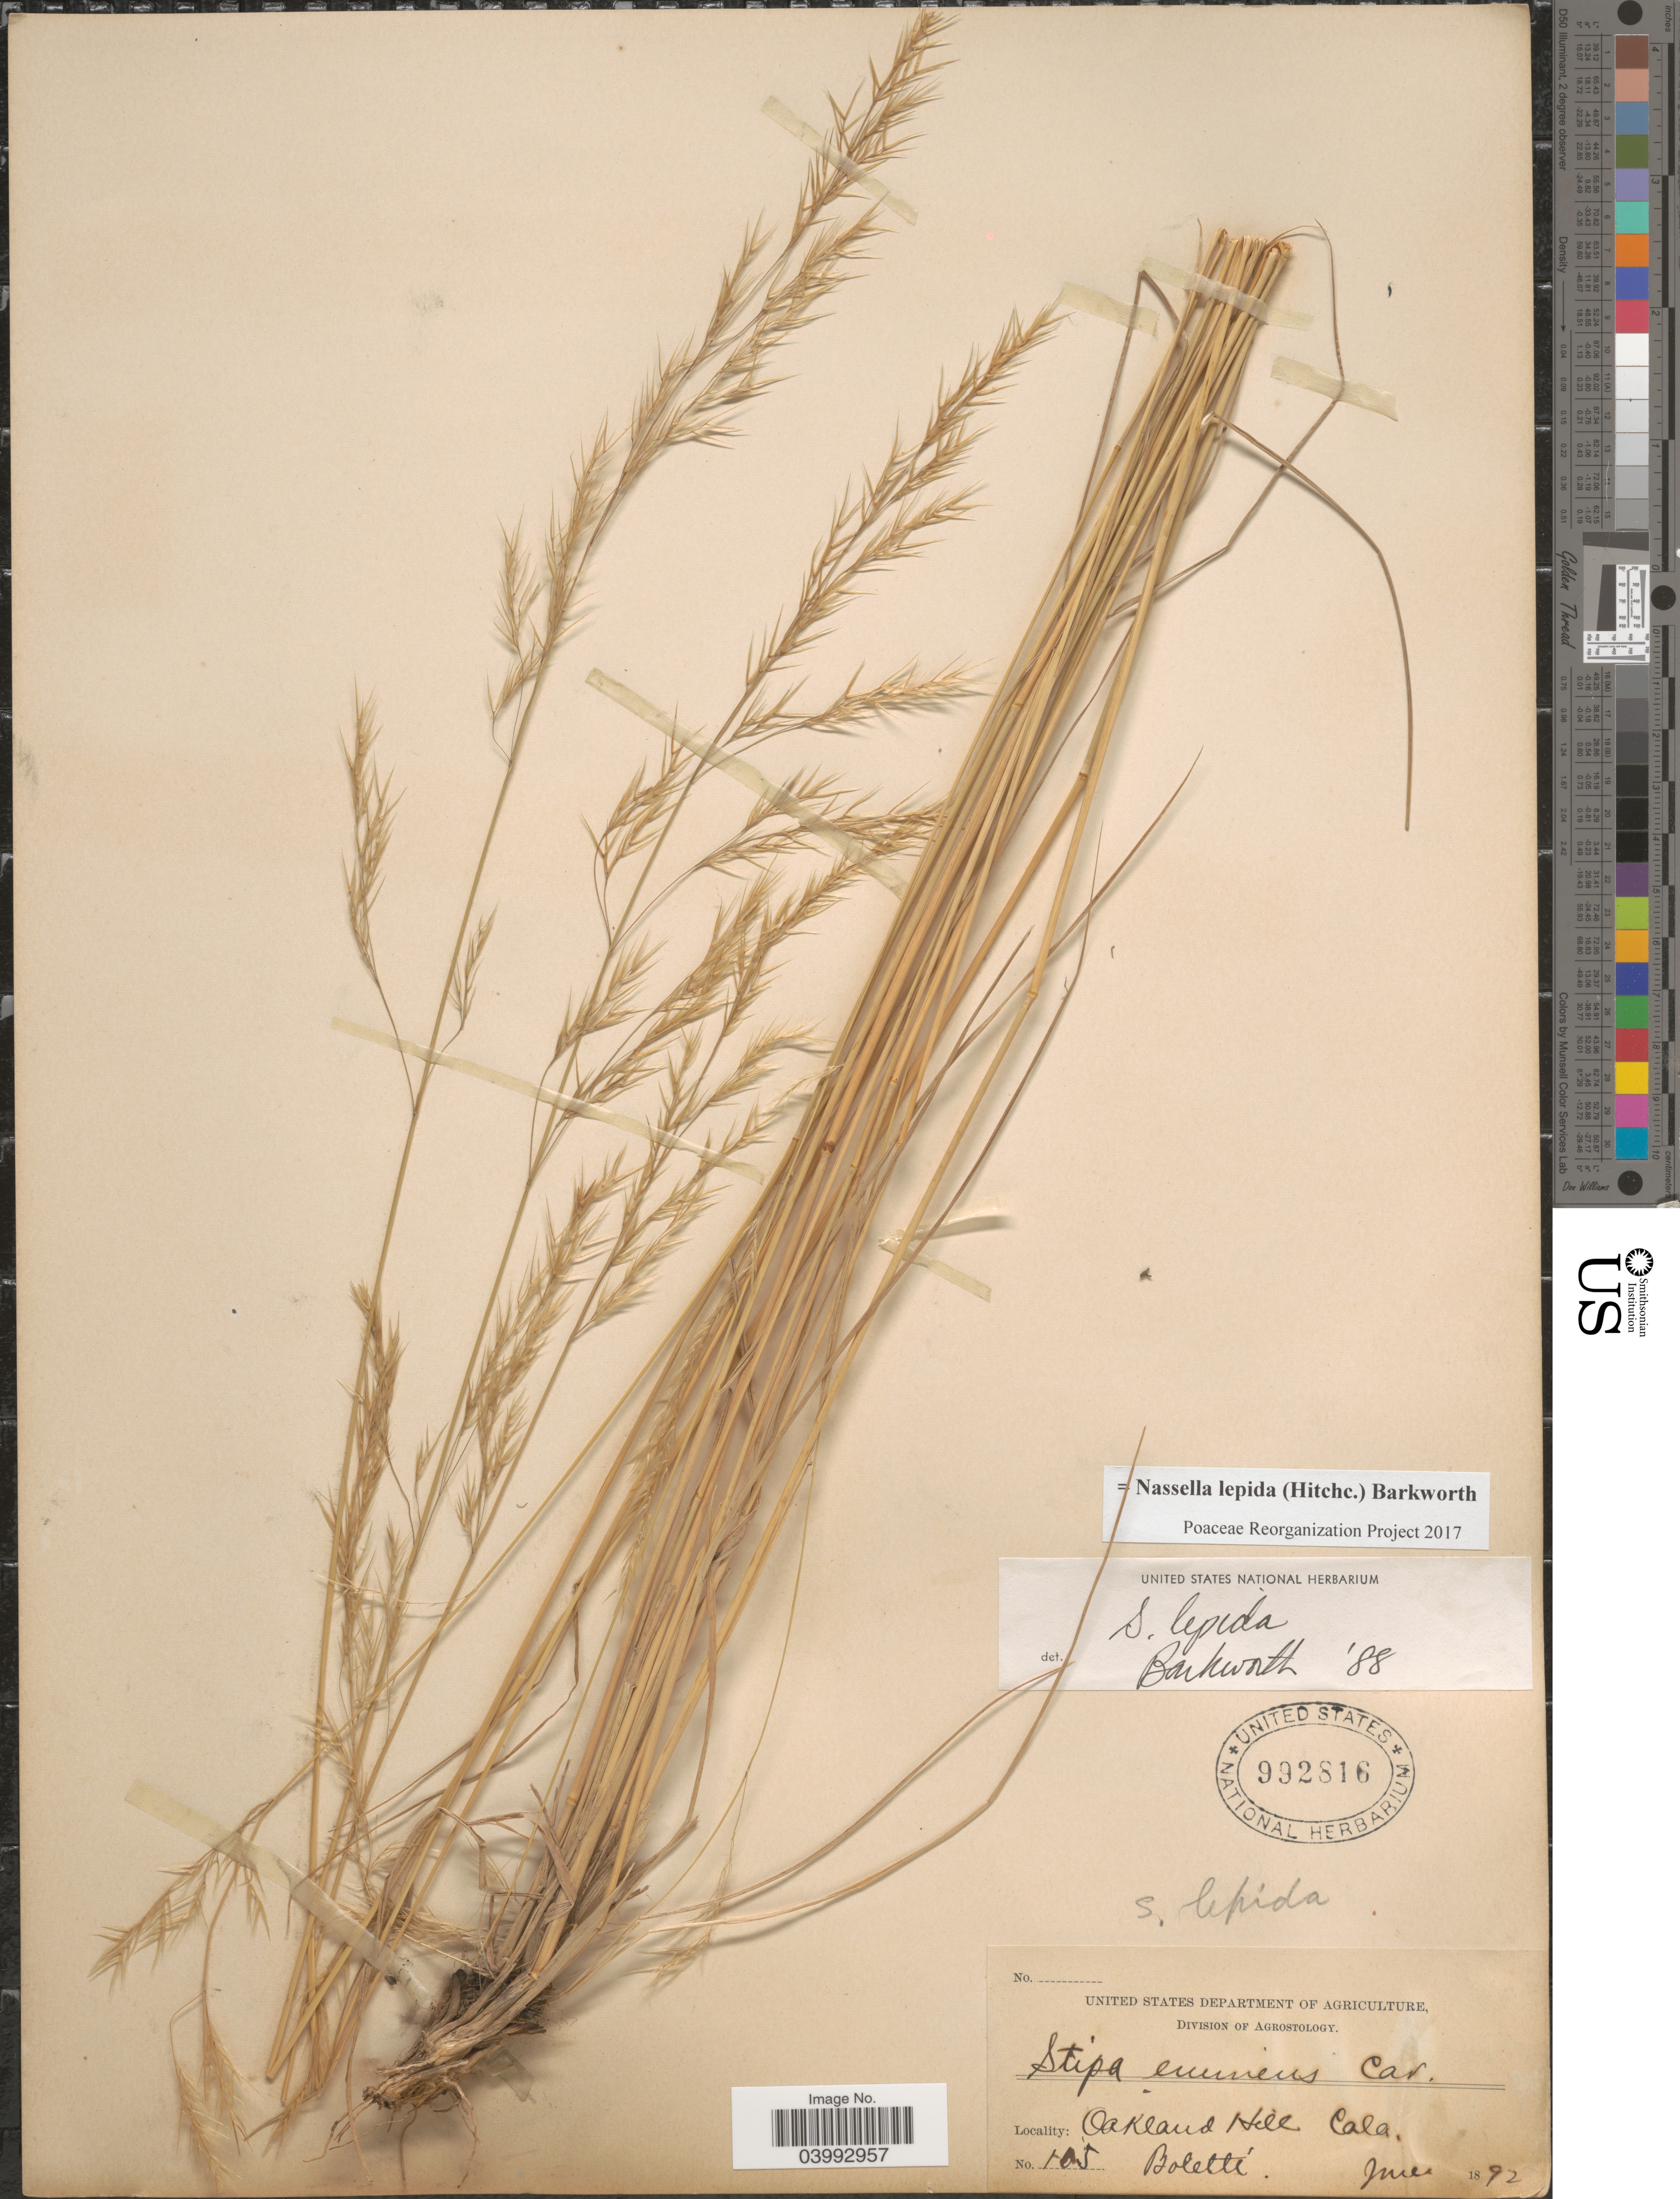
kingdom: Plantae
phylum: Tracheophyta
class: Liliopsida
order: Poales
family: Poaceae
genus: Nassella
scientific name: Nassella lepida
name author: (Hitchc.) Barkworth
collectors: Boletti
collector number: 105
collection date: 1892-06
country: United States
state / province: California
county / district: Alameda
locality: Oakland Hill.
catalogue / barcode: US 992816